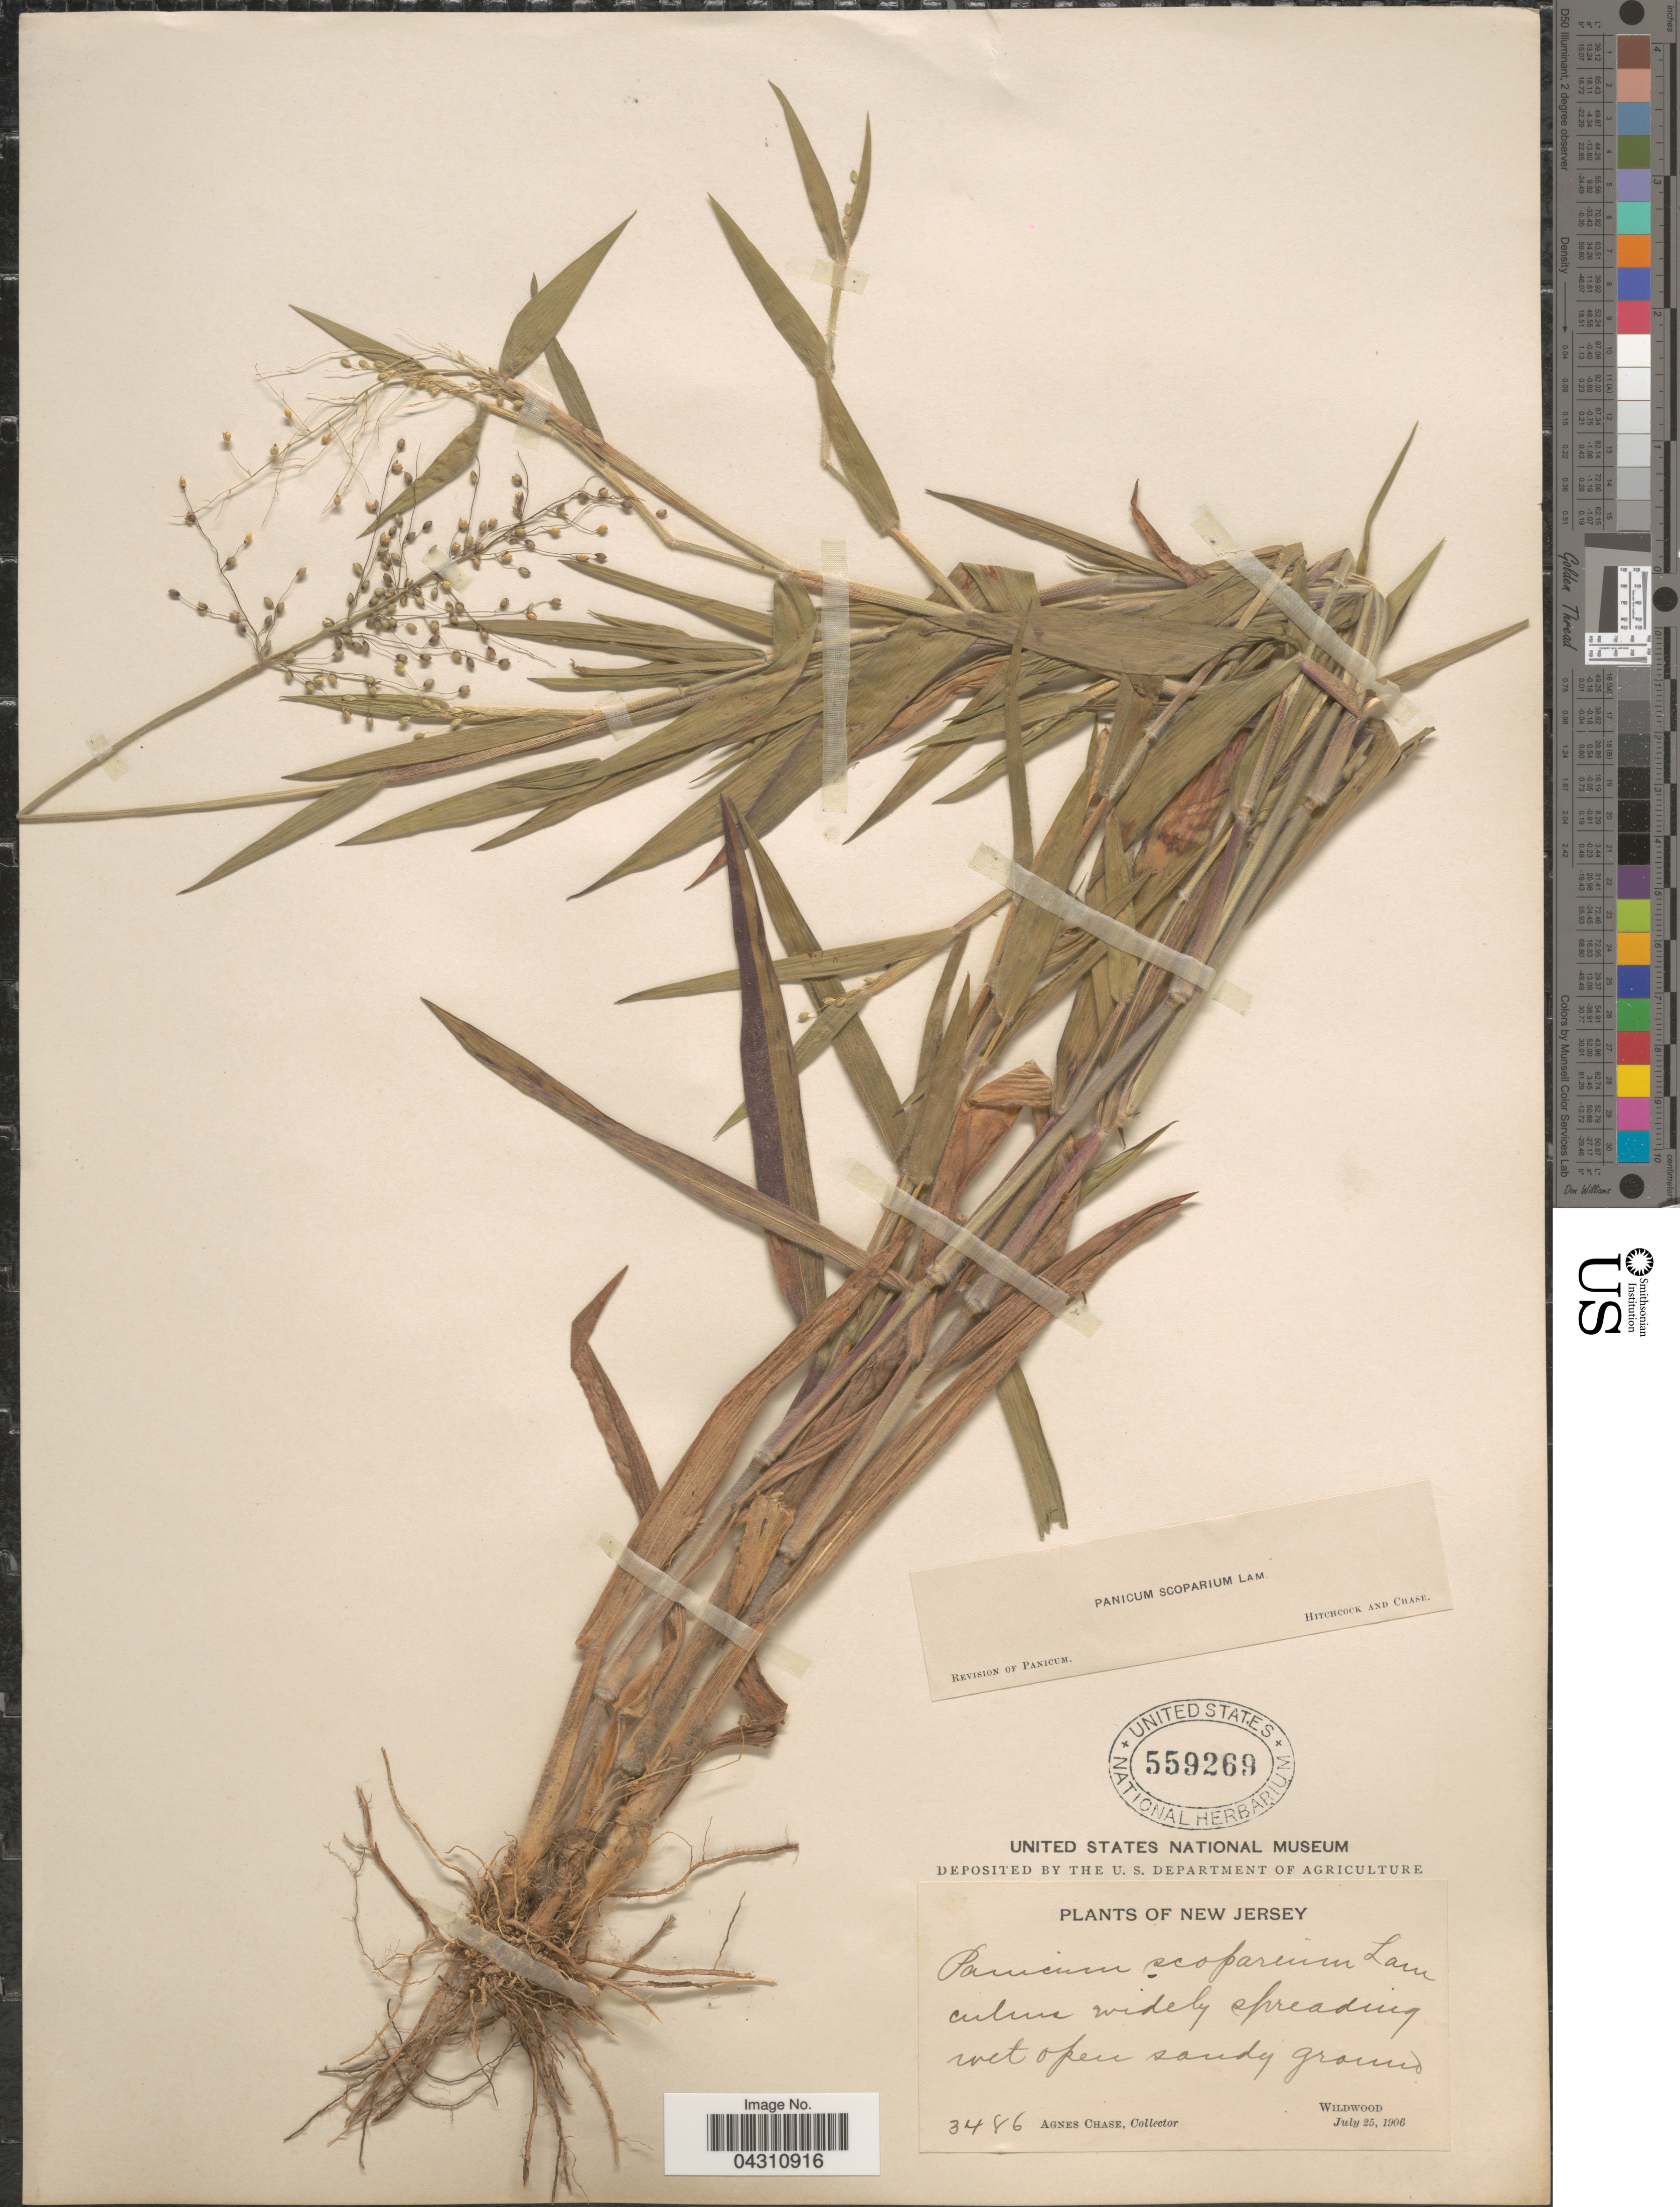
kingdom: Plantae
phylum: Tracheophyta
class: Liliopsida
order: Poales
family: Poaceae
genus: Dichanthelium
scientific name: Dichanthelium scoparium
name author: (Lam.) Gould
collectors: A. Chase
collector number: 3486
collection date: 1906-07-25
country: United States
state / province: New Jersey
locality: Wildwood.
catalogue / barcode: US 559269